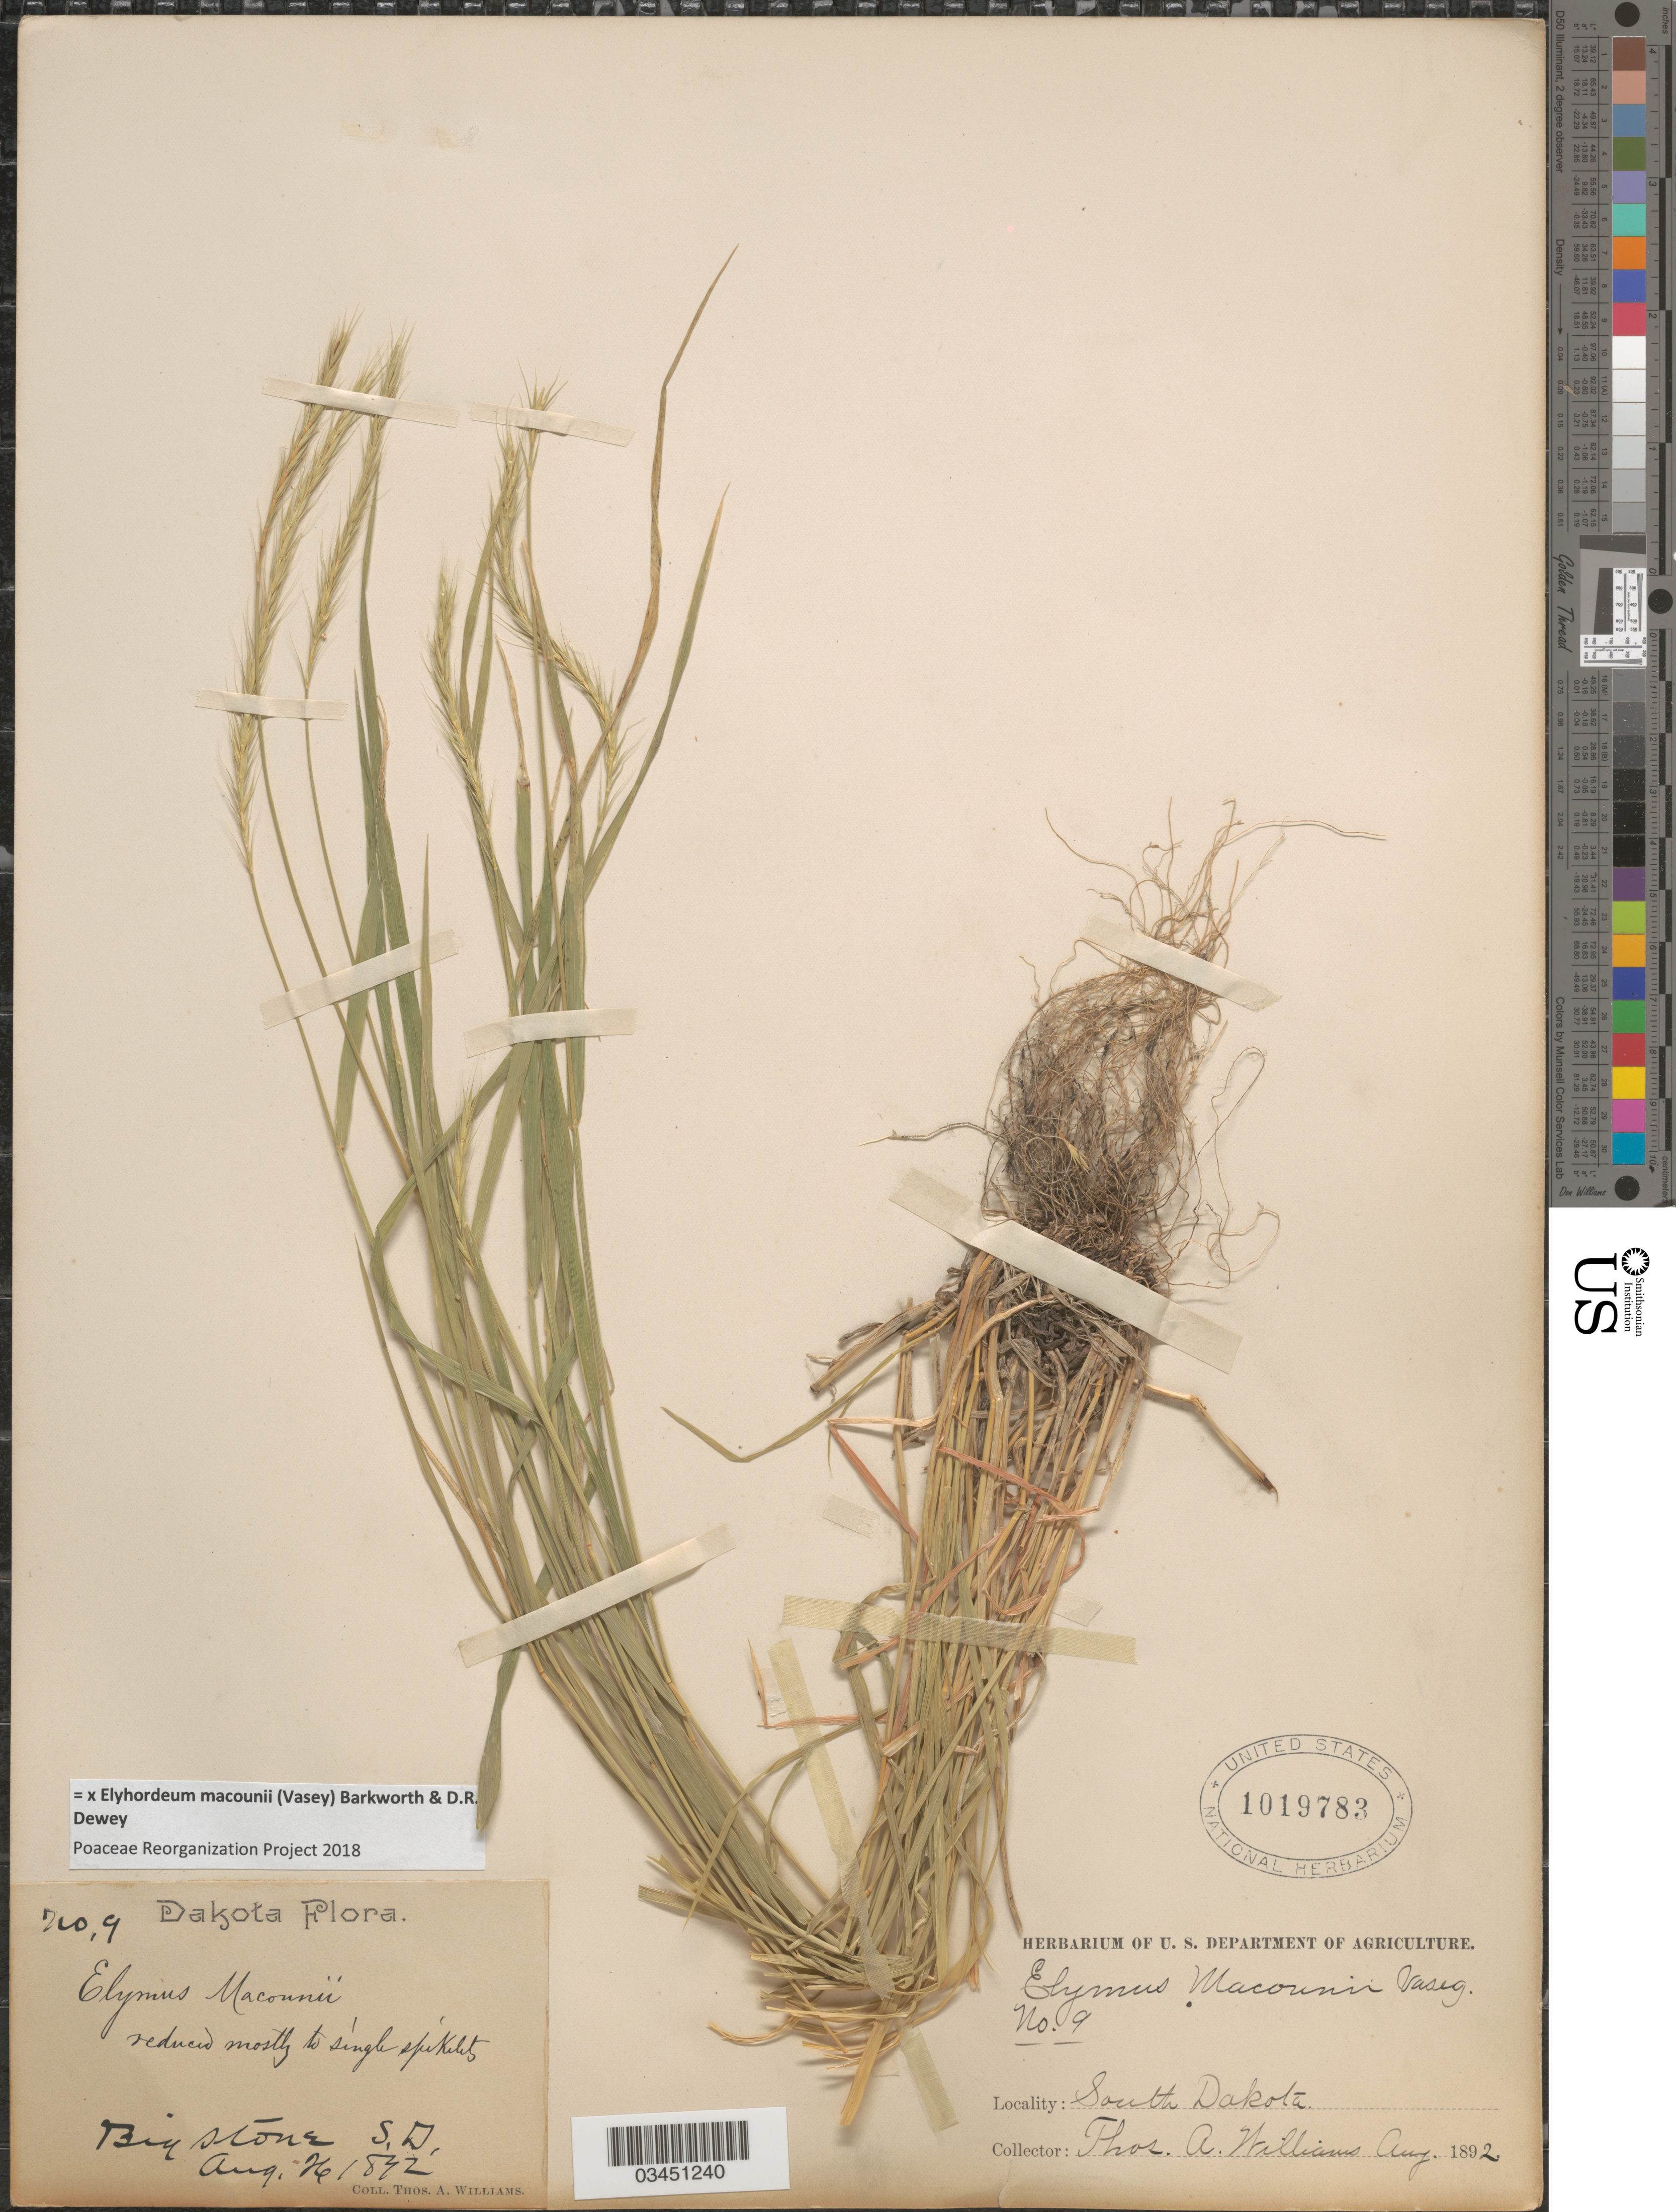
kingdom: Plantae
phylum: Tracheophyta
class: Liliopsida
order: Poales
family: Poaceae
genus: Elyhordeum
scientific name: x Elyhordeum macounii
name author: (Vasey) Barkworth & Dewey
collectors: T. A. Williams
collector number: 9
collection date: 1892-08-26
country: United States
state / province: South Dakota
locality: Big Stone.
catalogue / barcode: US 1019783